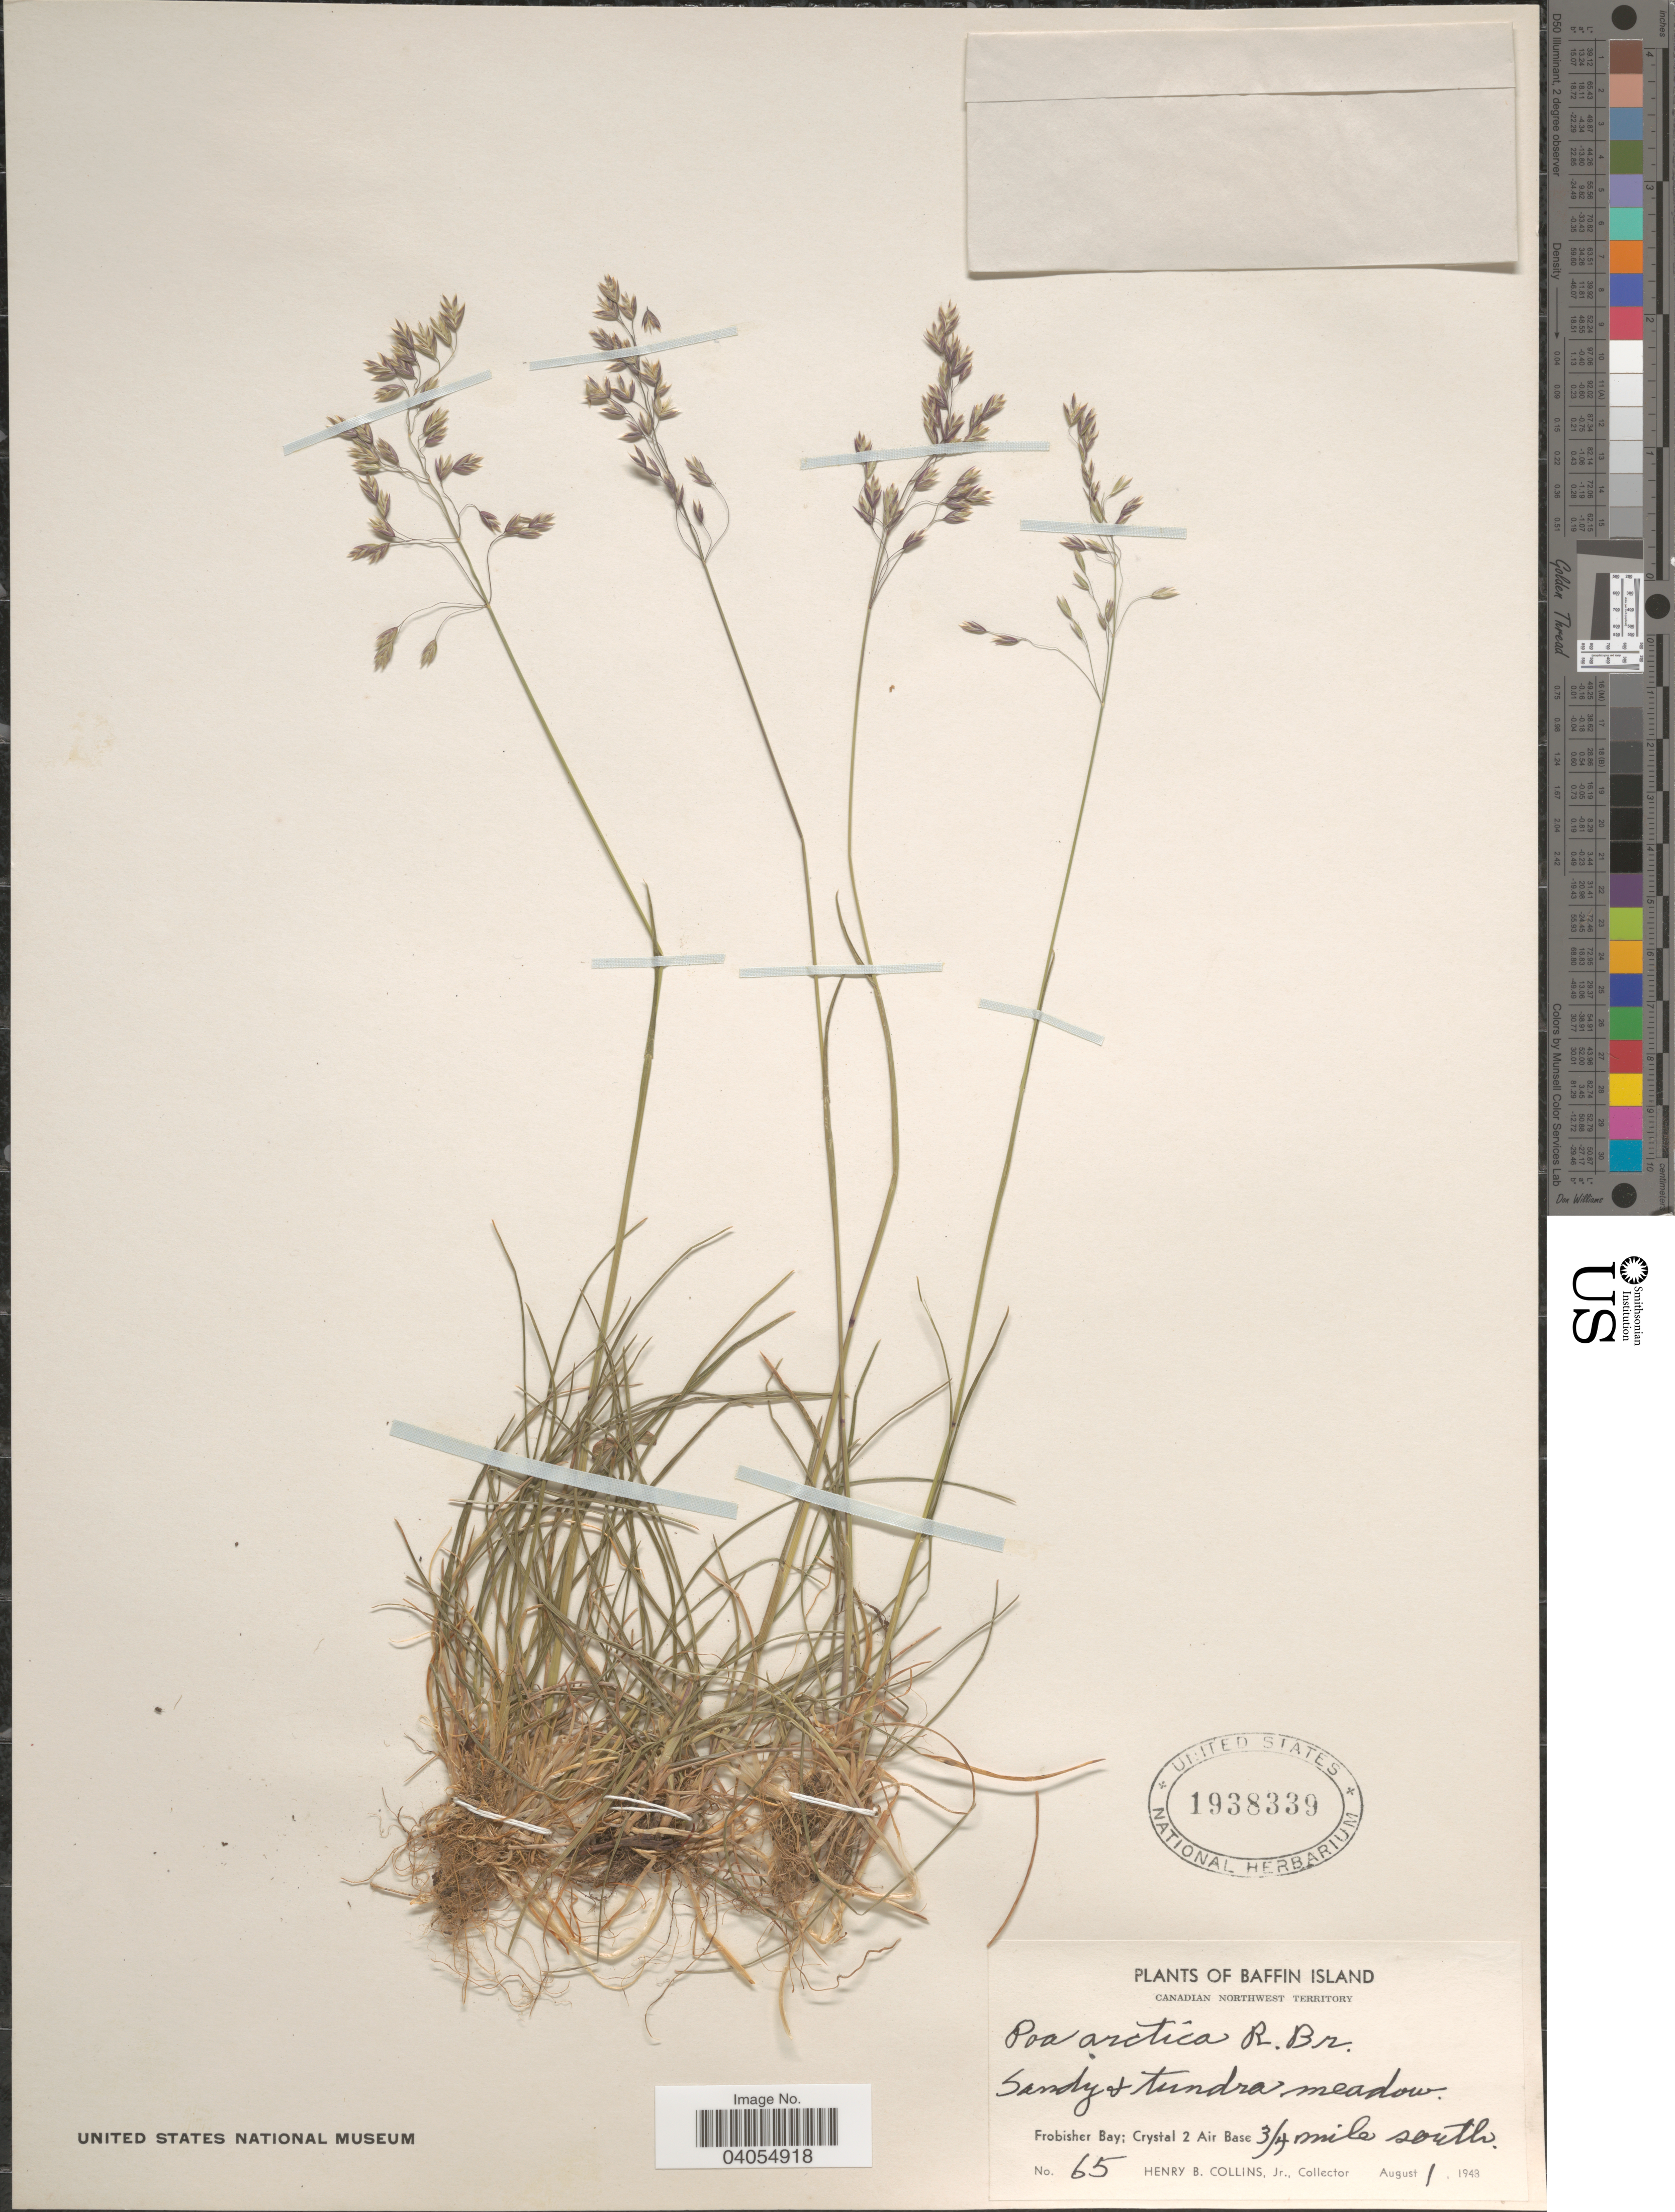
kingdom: Plantae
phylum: Tracheophyta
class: Liliopsida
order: Poales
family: Poaceae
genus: Poa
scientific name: Poa arctica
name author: R. Br.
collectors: H. Collins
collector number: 65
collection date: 1948-08-01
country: Canada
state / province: Northwest Territories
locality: Baffin Island. Canadian Northwest Territory. Frobisher Bay; Crystal 2 Air Base. ¾ mile south.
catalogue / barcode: US 1938339